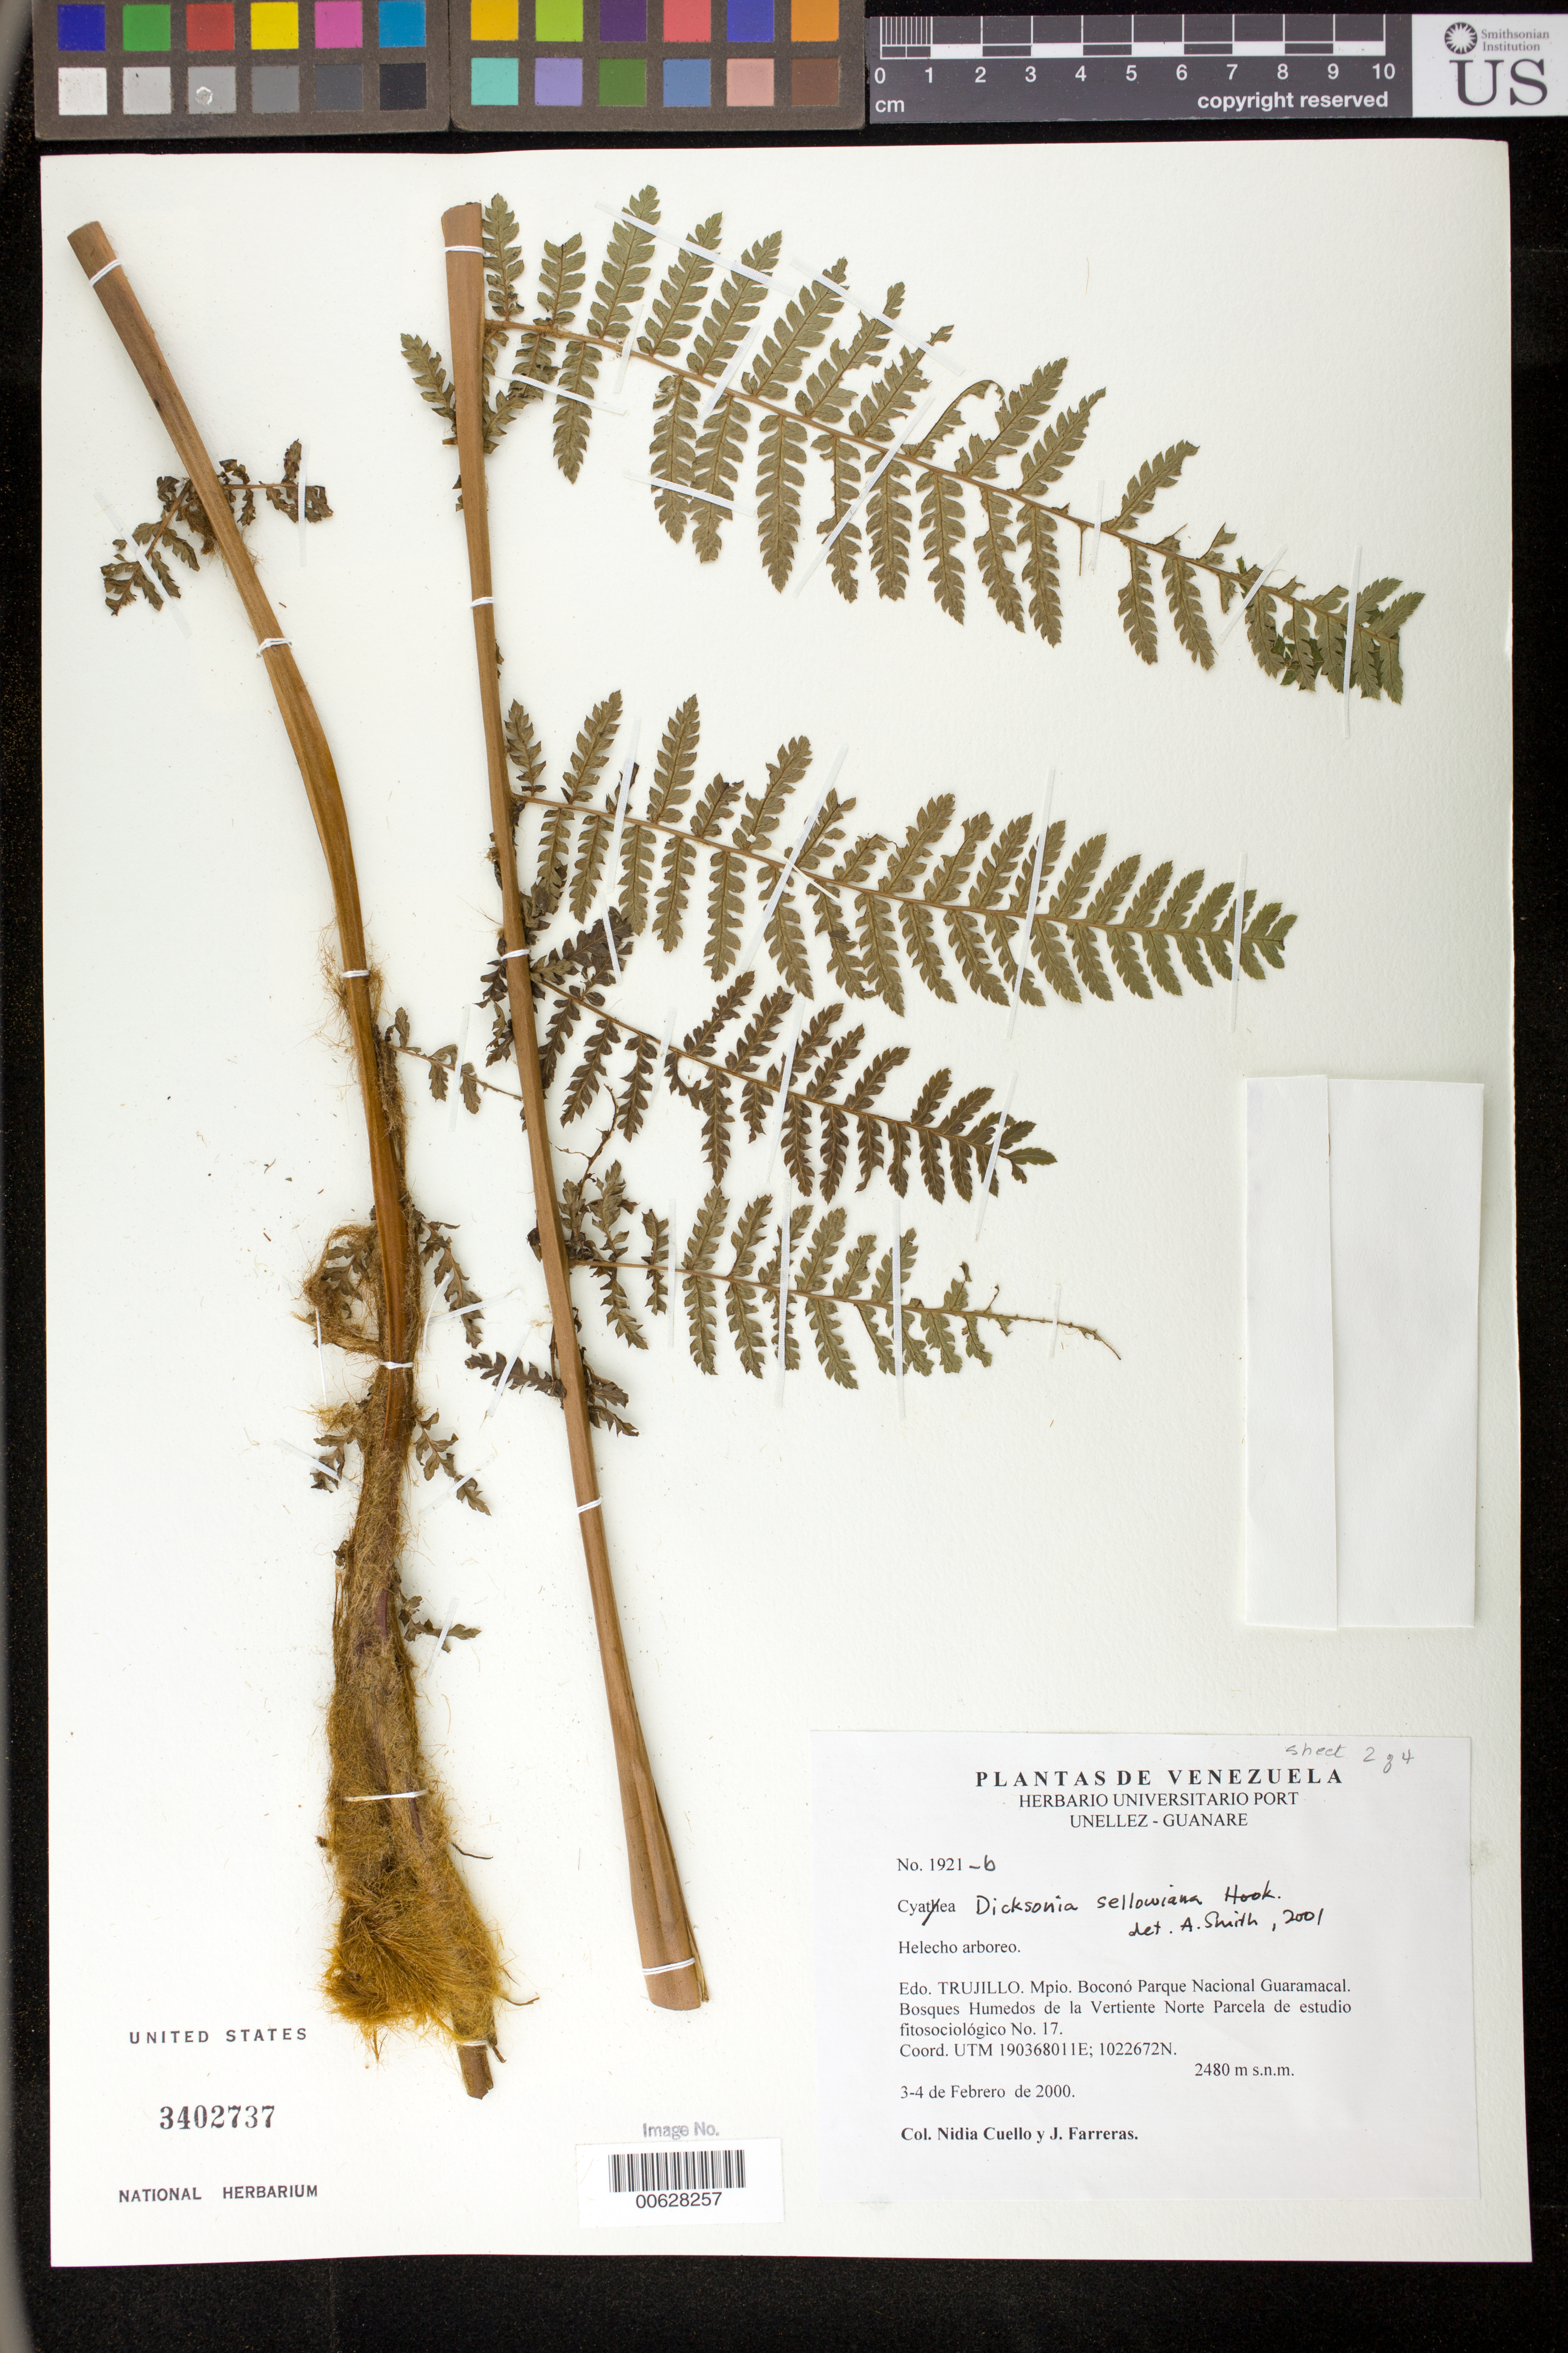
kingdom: Plantae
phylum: Tracheophyta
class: Polypodiopsida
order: Cyatheales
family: Dicksoniaceae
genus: Dicksonia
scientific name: Dicksonia sellowiana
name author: Hook.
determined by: Cuello, Nidia L.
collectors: N. L. Cuello & J. Farreras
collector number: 1921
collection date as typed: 03 Feb 2000 to 04 Feb 2000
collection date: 2000-02-03/2000-02-04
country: Venezuela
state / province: Trujillo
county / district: Boconó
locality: Parque Nacional Guaramacal. Vertiente N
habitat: Bosques húmedos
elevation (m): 2480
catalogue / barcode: US 3402737